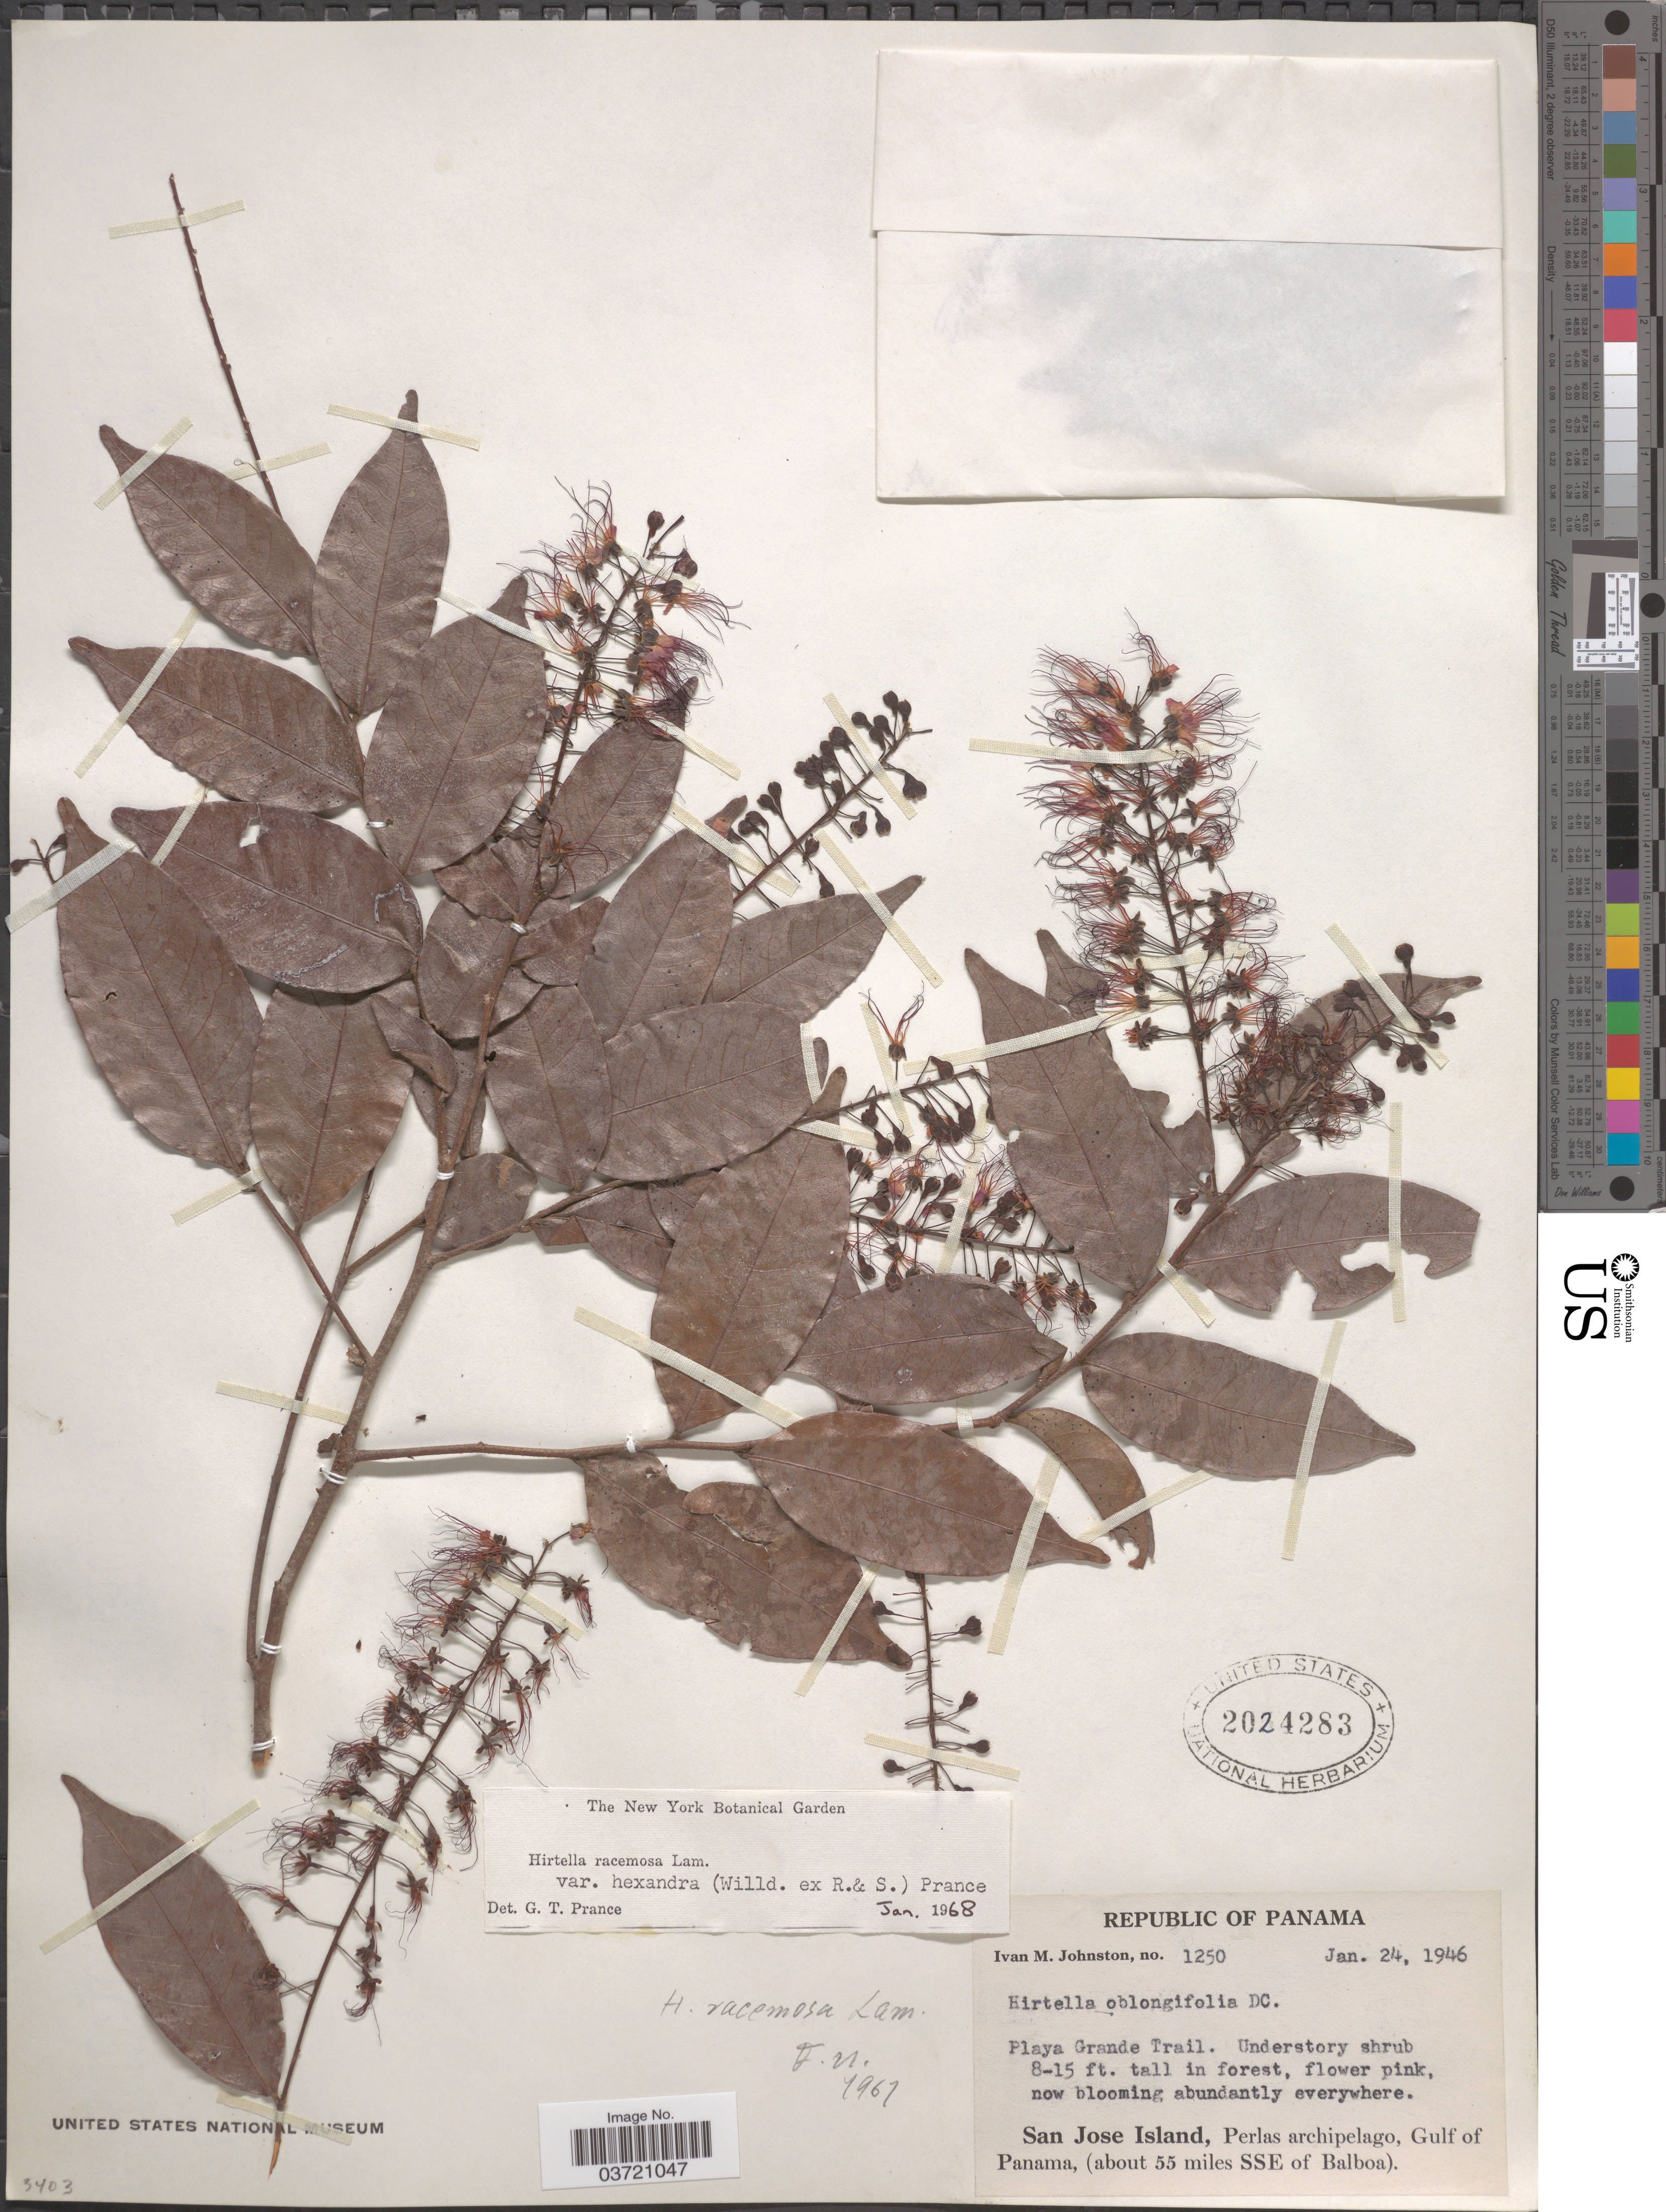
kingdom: Plantae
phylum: Tracheophyta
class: Magnoliopsida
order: Malpighiales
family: Chrysobalanaceae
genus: Hirtella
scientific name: Hirtella racemosa var. hexandra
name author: (Willd. ex Roem. & Schult.) Prance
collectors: I.M. Johnston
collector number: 1250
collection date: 1946-01-24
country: Panama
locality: San Jose Island, Perlas archipelago, Gulf of Panama, (about 55 miles SSE of Balboa).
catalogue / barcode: US 2024283